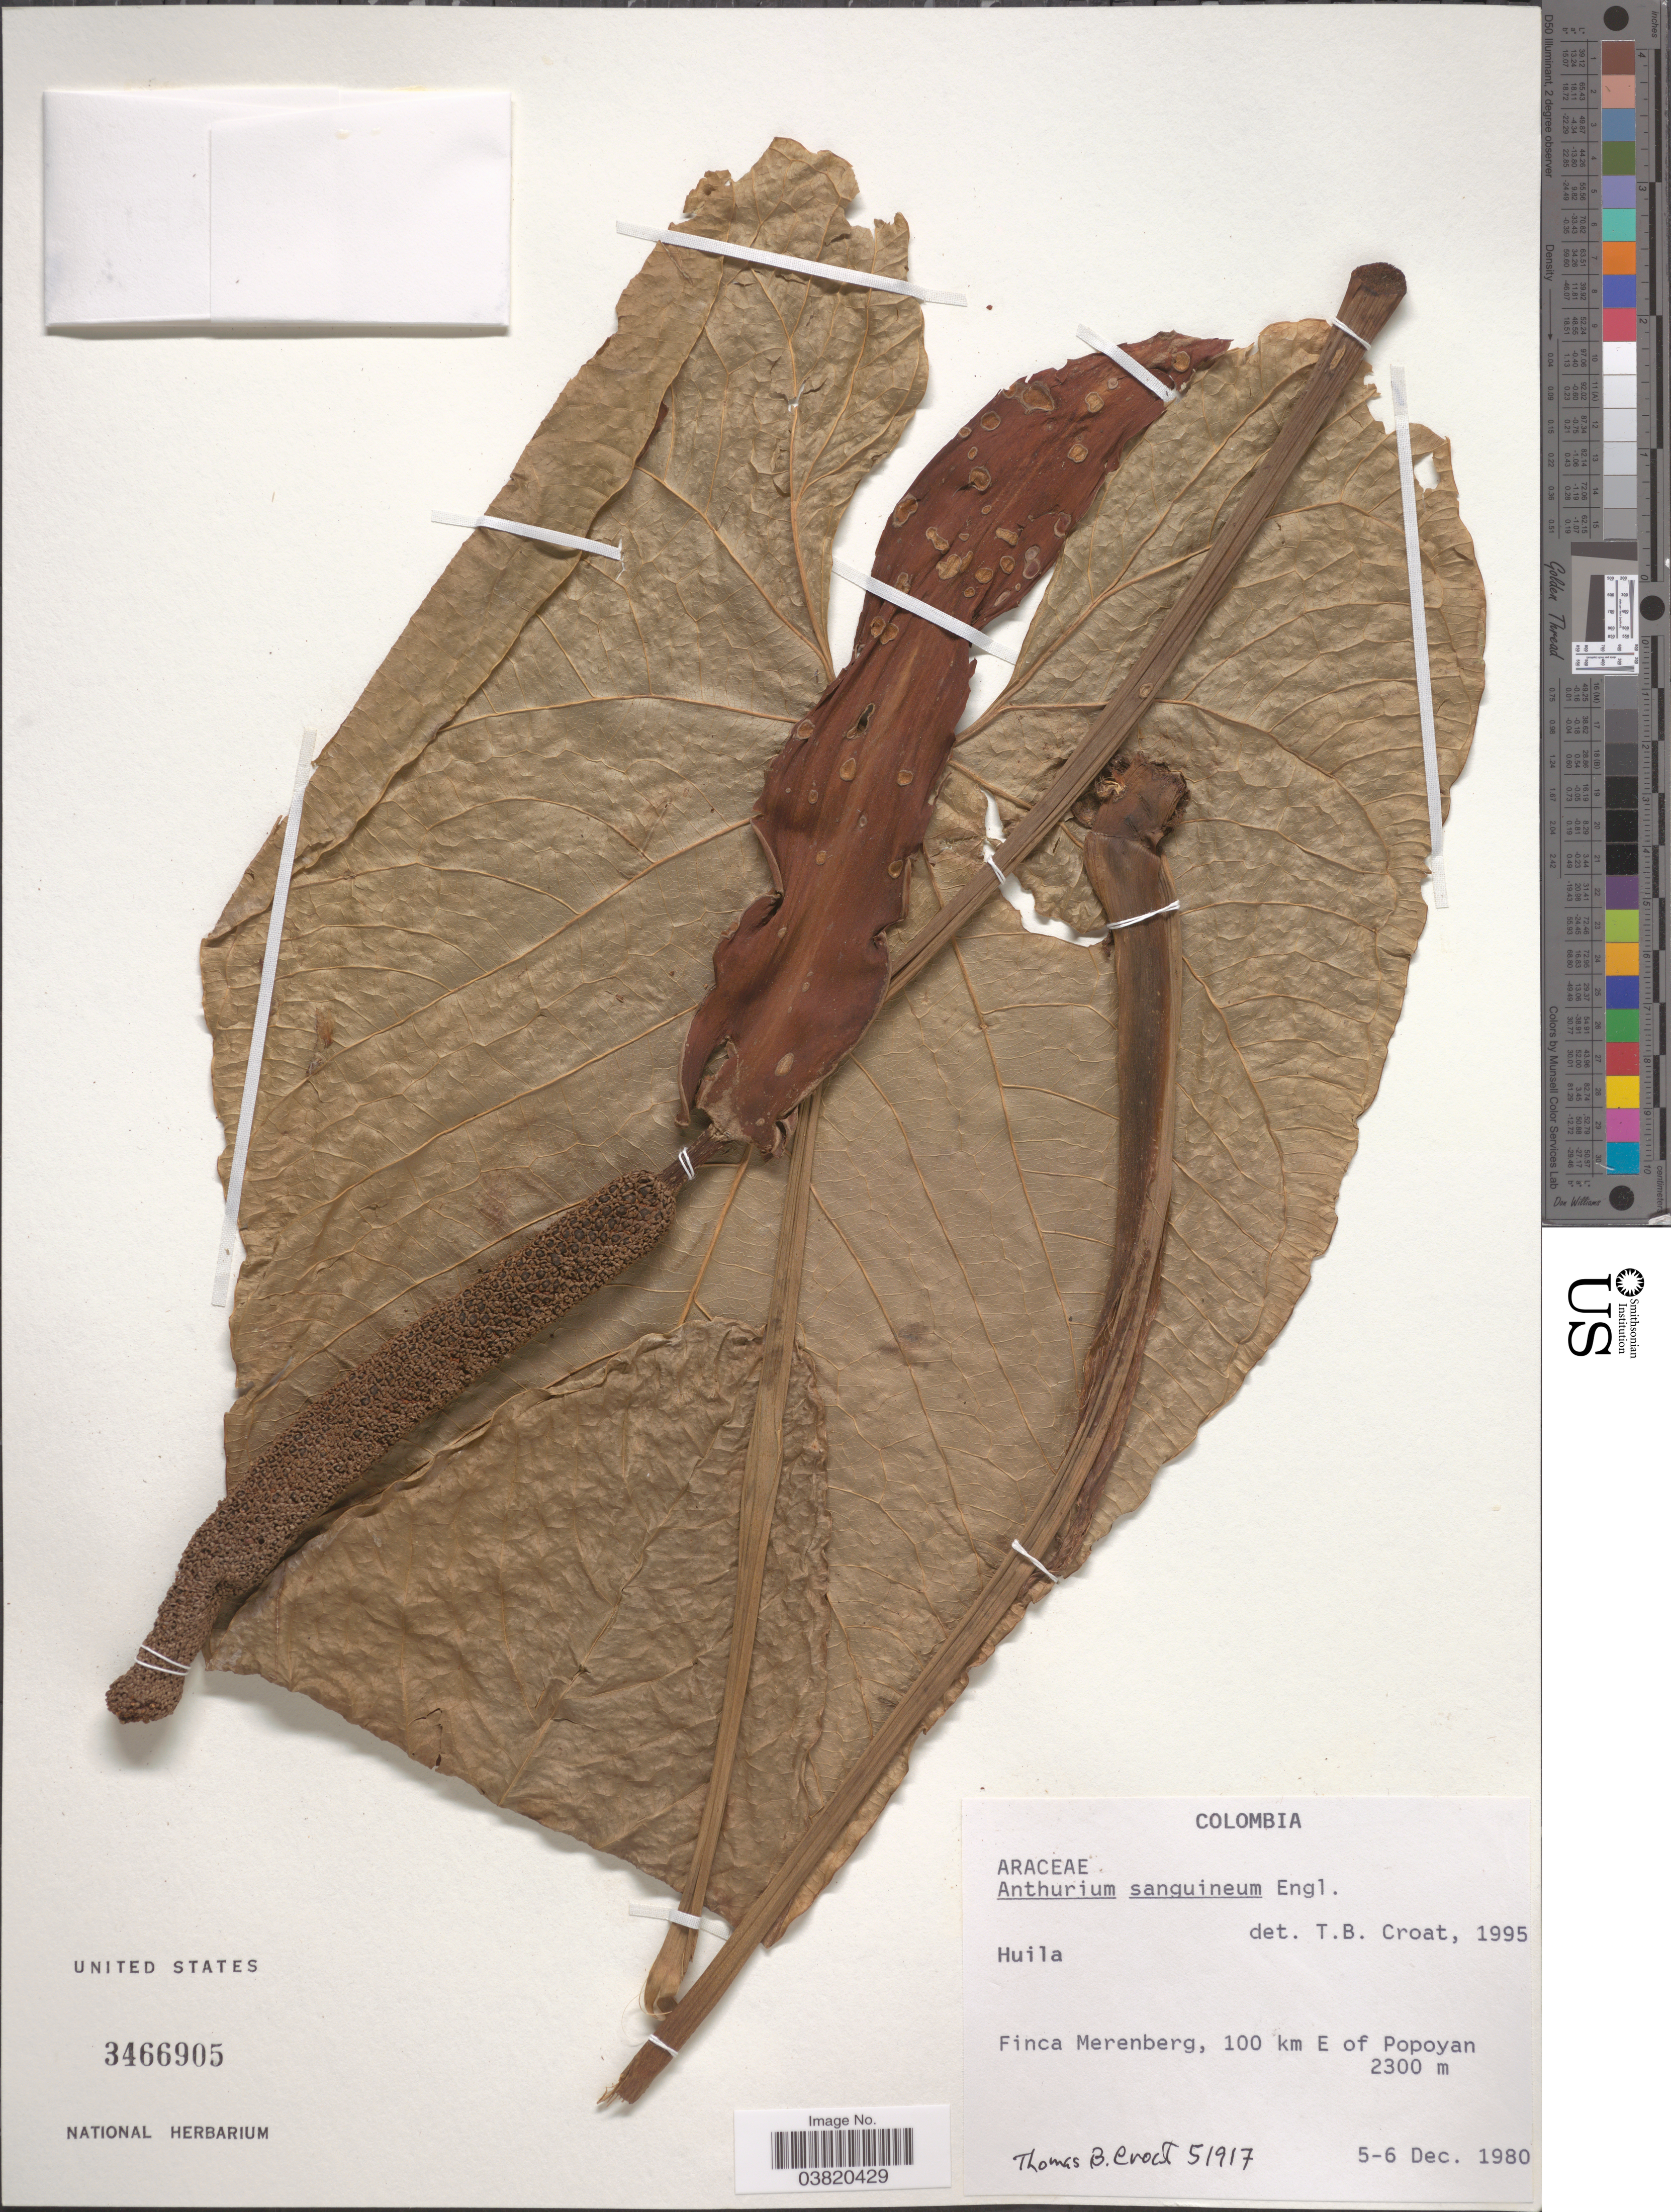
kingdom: Plantae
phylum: Tracheophyta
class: Liliopsida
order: Alismatales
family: Araceae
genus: Anthurium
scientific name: Anthurium sanguineum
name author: Engl.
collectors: T. B. Croat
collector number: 51917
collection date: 1980-12-05/1980-12-06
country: Colombia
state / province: Huila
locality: Finca Merenberg, 100 km E of Popoyan.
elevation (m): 2300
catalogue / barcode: US 3466905